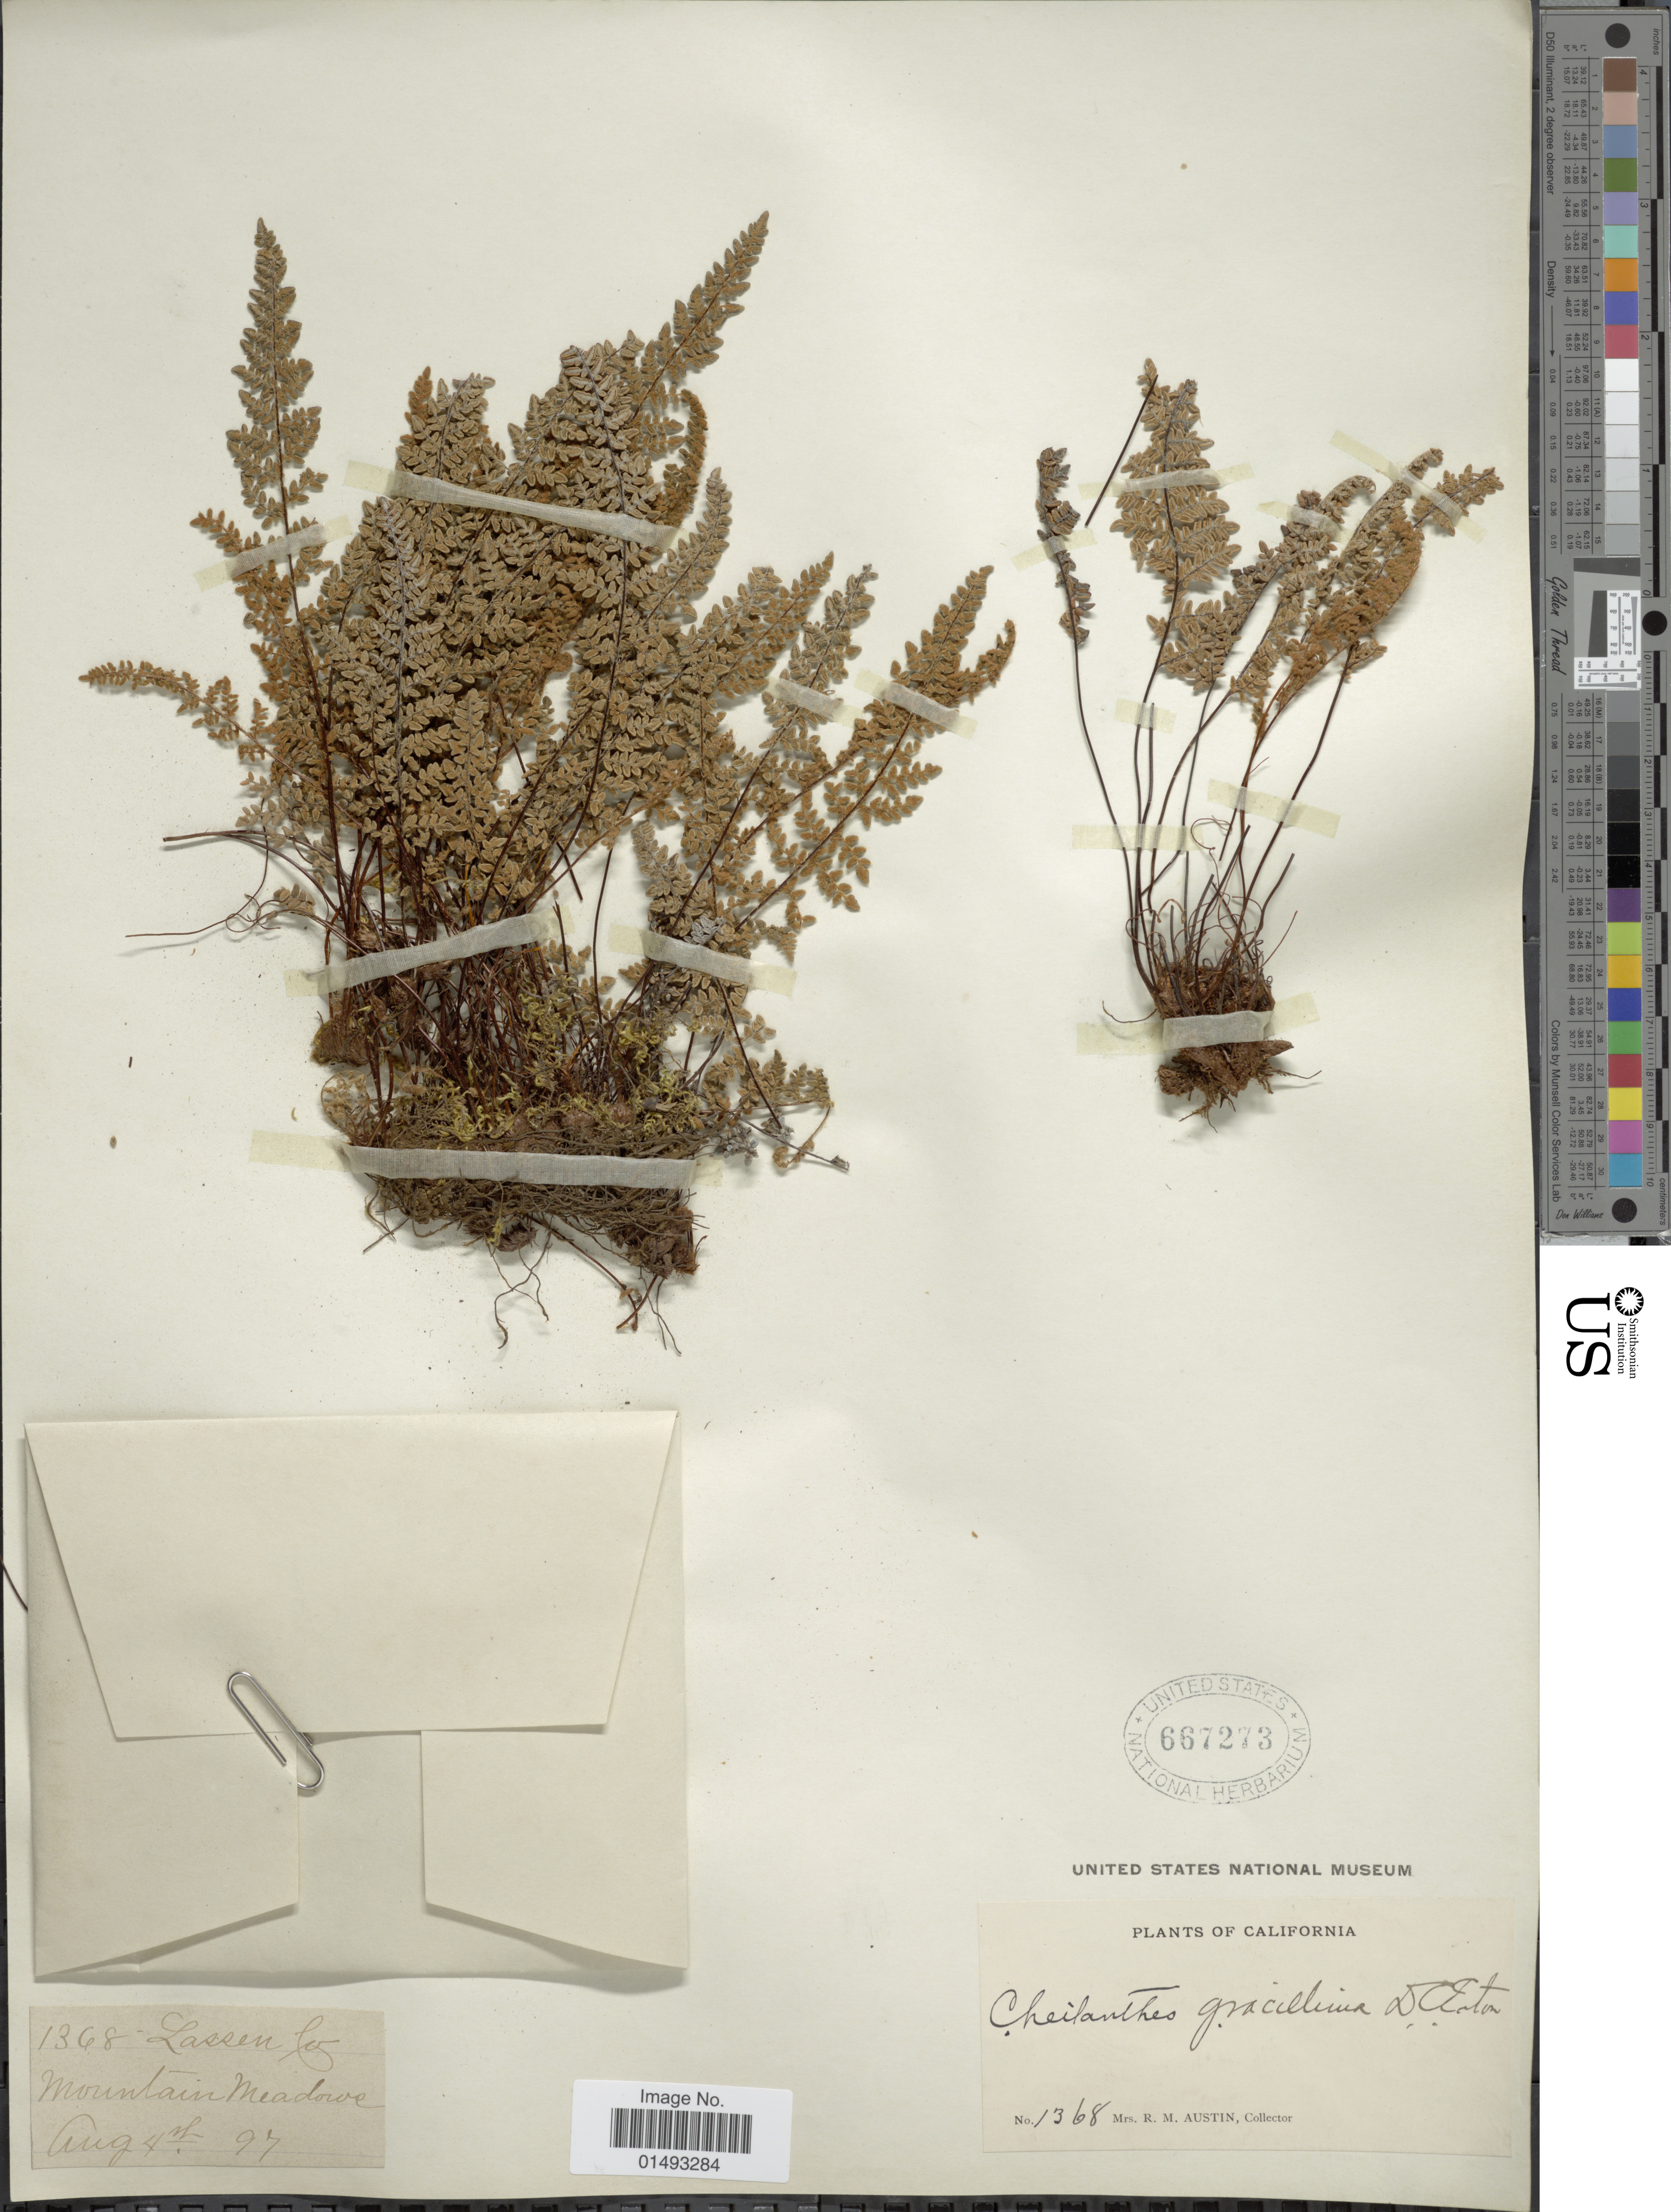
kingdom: Plantae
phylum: Tracheophyta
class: Polypodiopsida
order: Polypodiales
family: Pteridaceae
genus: Myriopteris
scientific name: Myriopteris gracillima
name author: (D.C. Eaton) J. Sm.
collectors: R. Austin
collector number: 1368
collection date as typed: Transcribed d/m/y: 4/8/97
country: United States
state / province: California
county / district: Lassen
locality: Lassen Co, Mountain Meadows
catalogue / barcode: US 667273